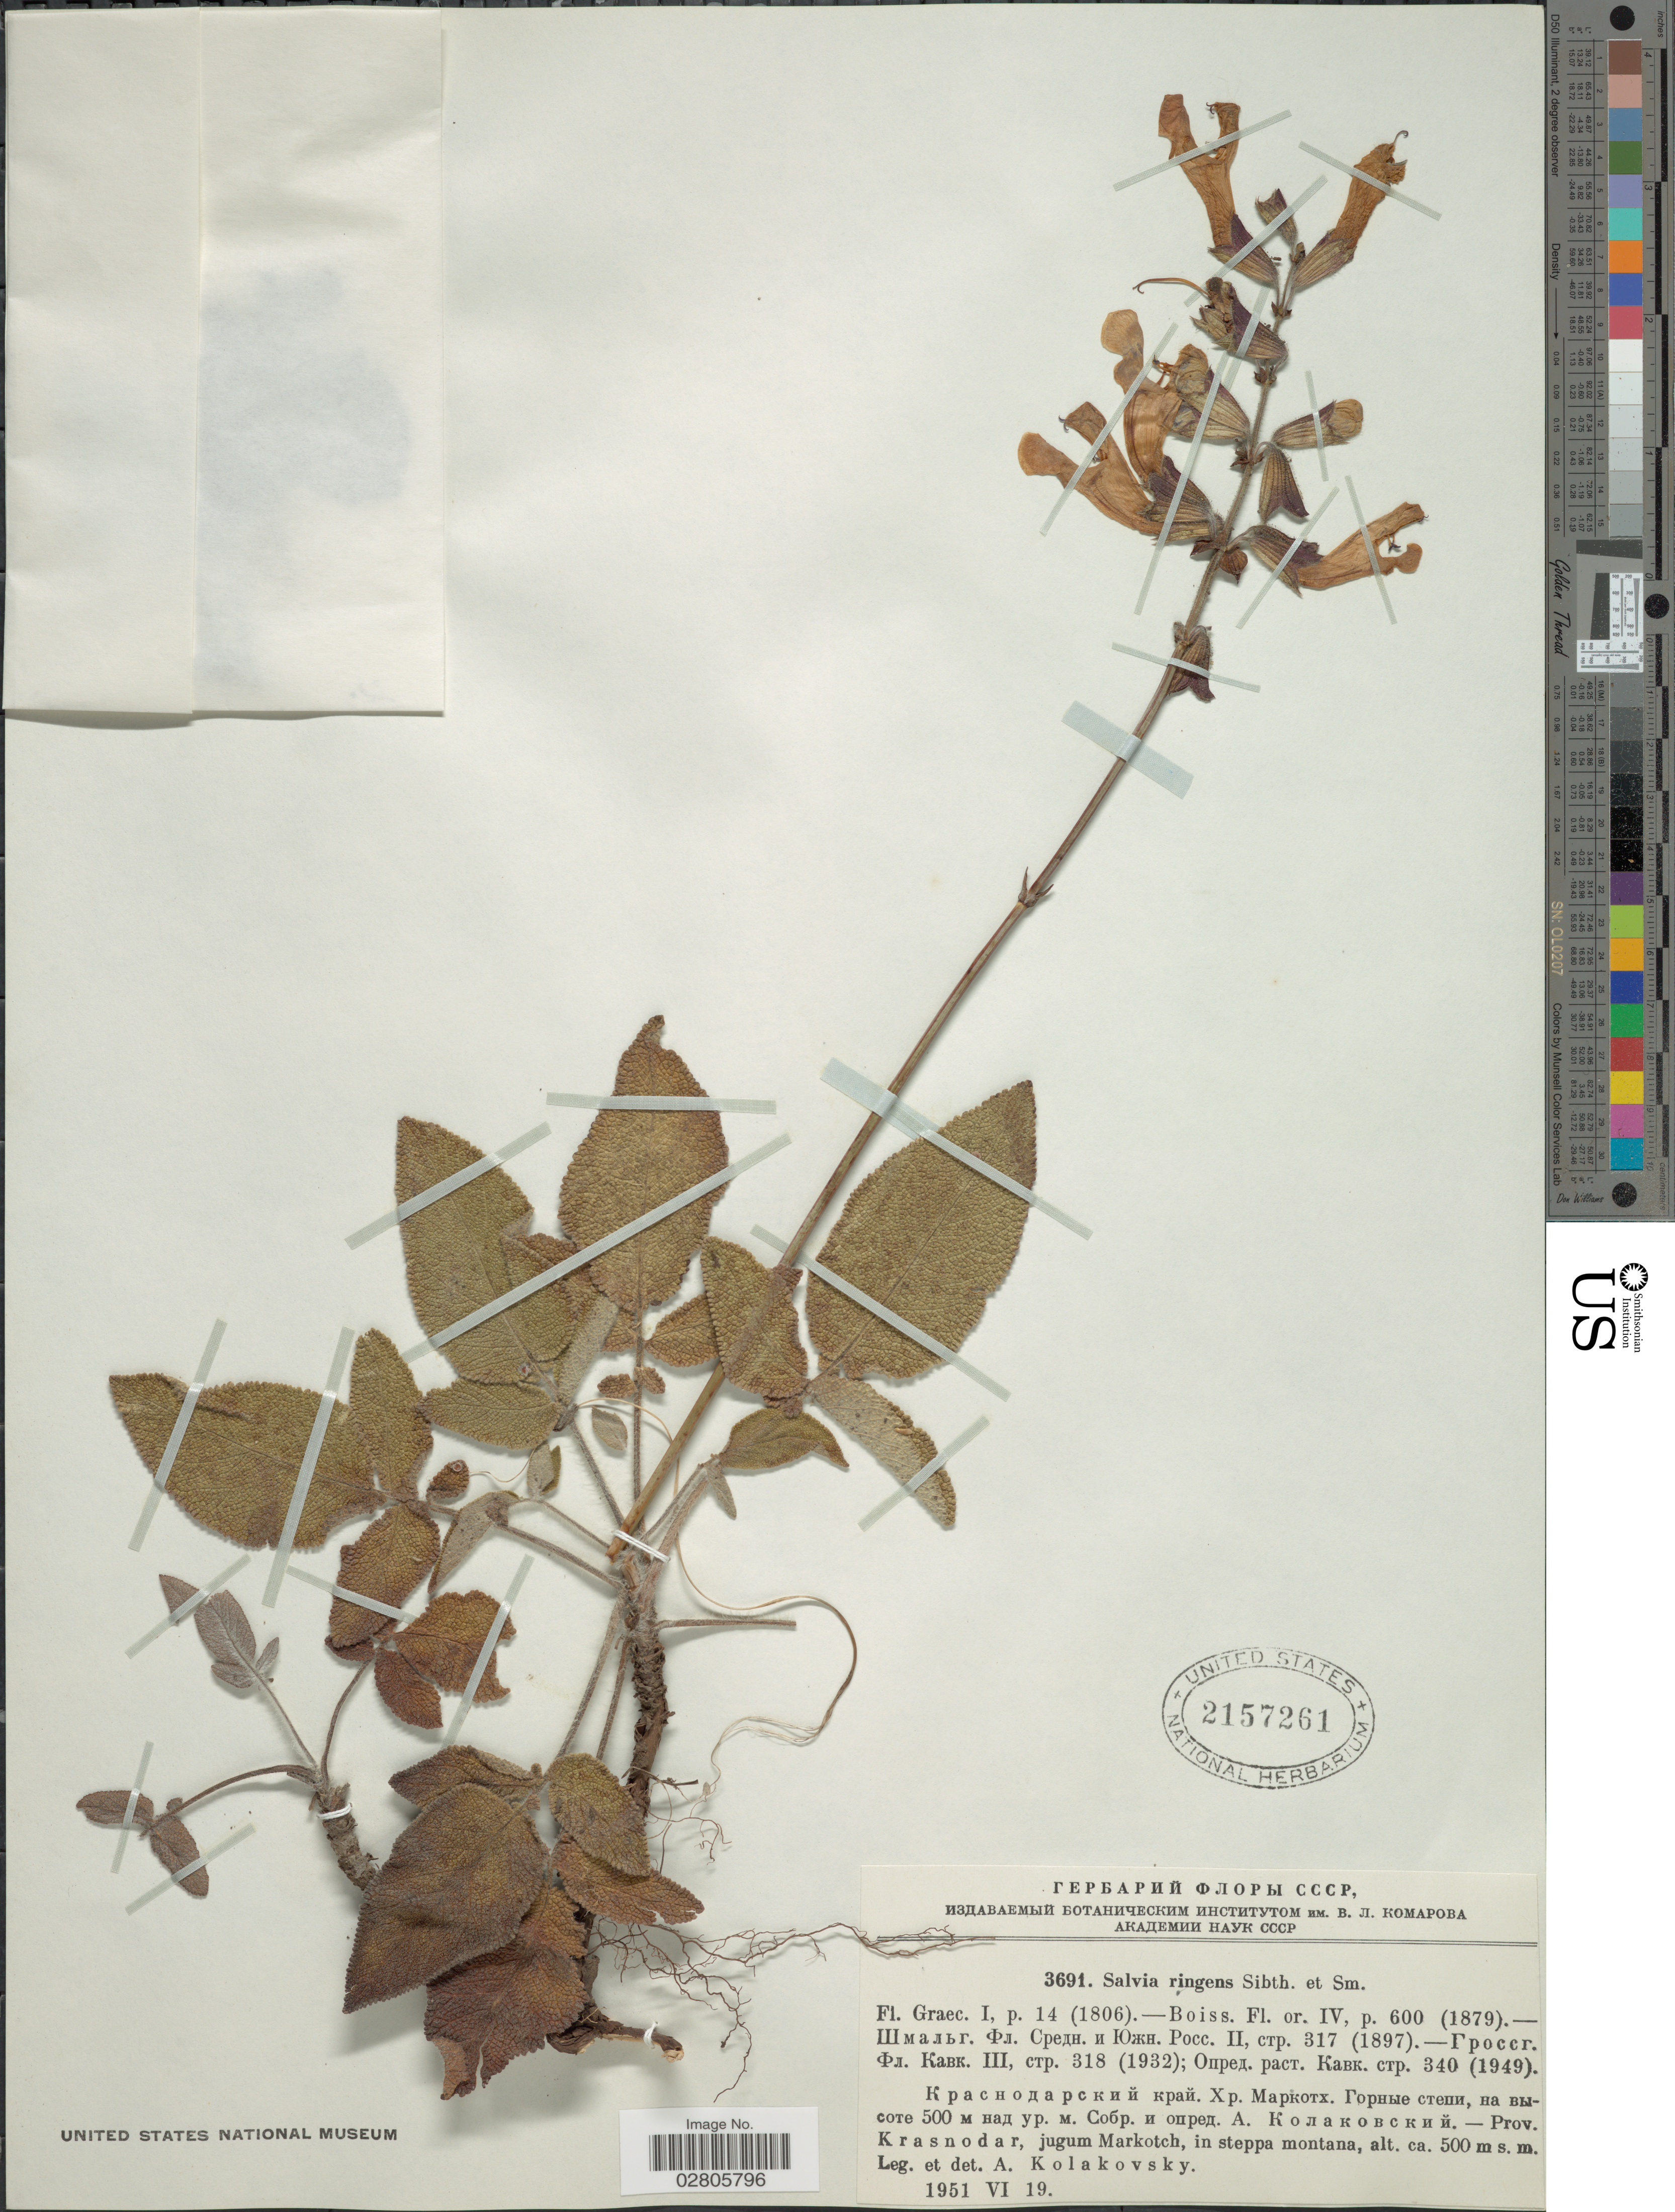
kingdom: Plantae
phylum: Tracheophyta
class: Magnoliopsida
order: Lamiales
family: Lamiaceae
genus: Salvia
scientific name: Salvia ringens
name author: Sm.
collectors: A. Kolakovsky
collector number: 3691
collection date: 1951-06-19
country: Russian Federation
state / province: Krasnodar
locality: Prov. Krasnodar, jugum Markoch, in steppa montana.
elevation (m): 500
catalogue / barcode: US 2157261